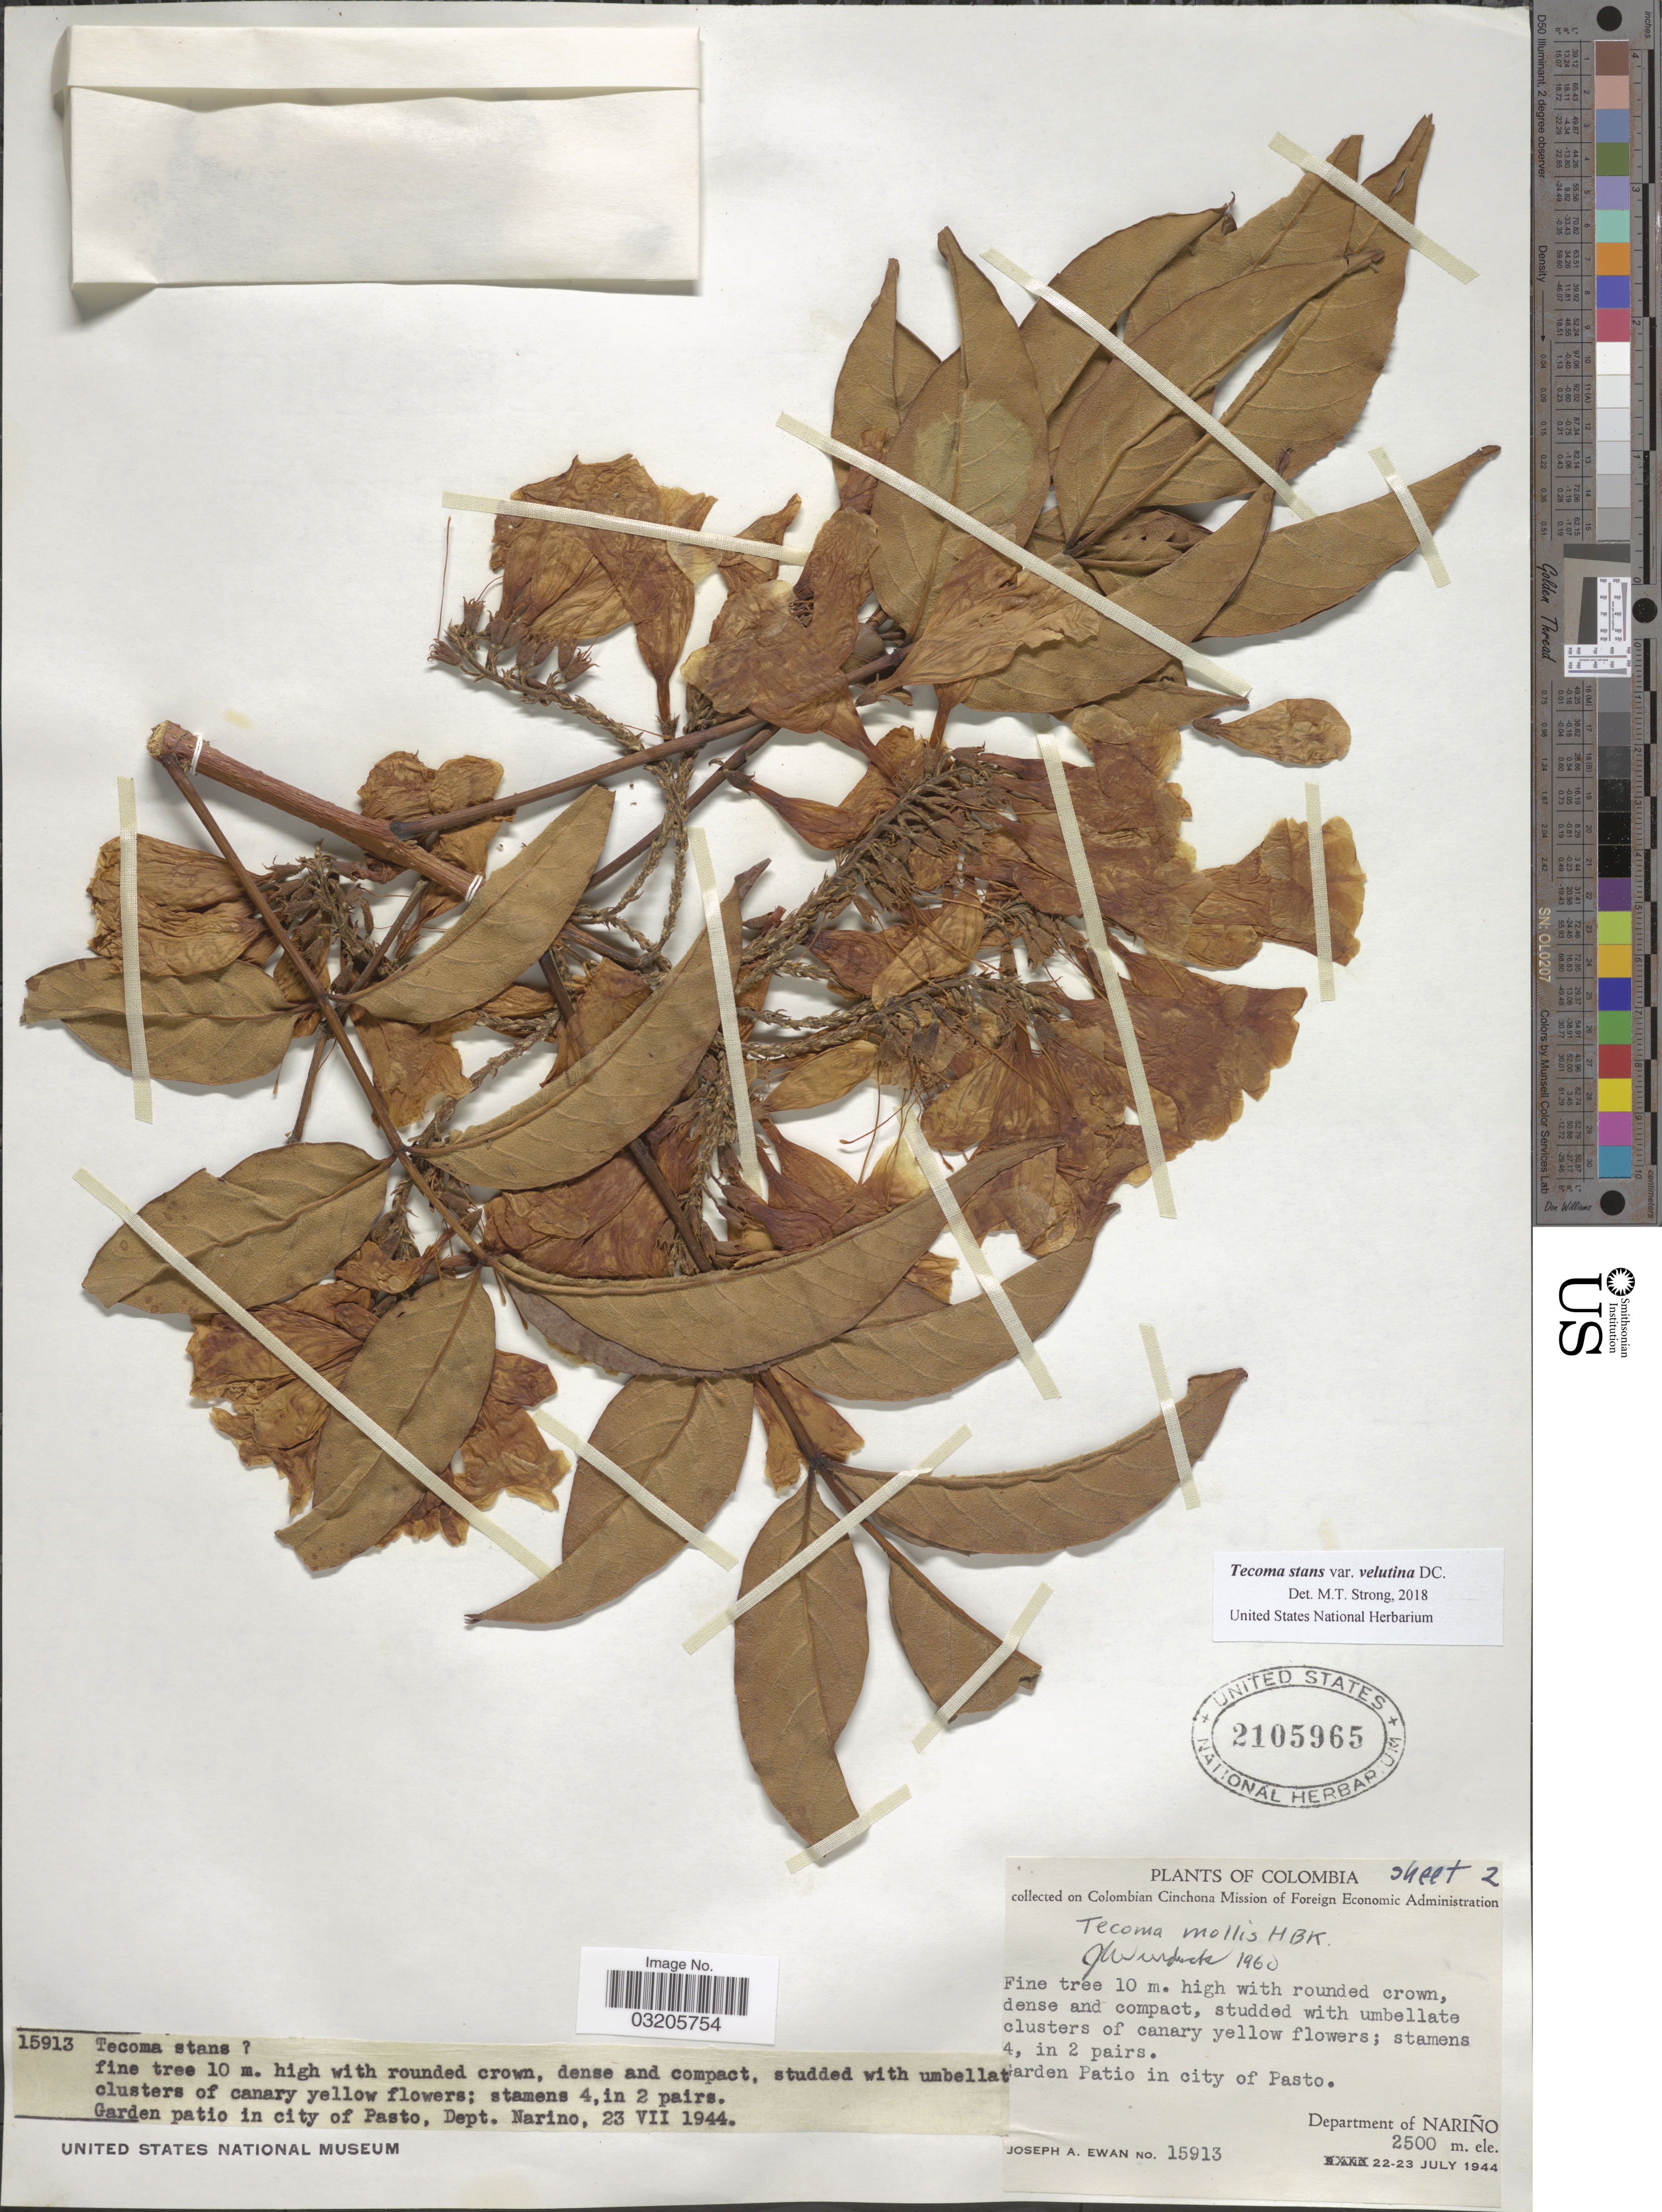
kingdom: Plantae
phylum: Tracheophyta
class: Magnoliopsida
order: Lamiales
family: Bignoniaceae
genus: Tecoma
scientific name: Tecoma stans var. velutina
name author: DC.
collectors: J. A. Ewan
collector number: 15913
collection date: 1944-07-23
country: Colombia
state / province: Nariño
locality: Garden patio in city of Pasto, Dapartment of Nariño.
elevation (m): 2500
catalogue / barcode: US 2105965